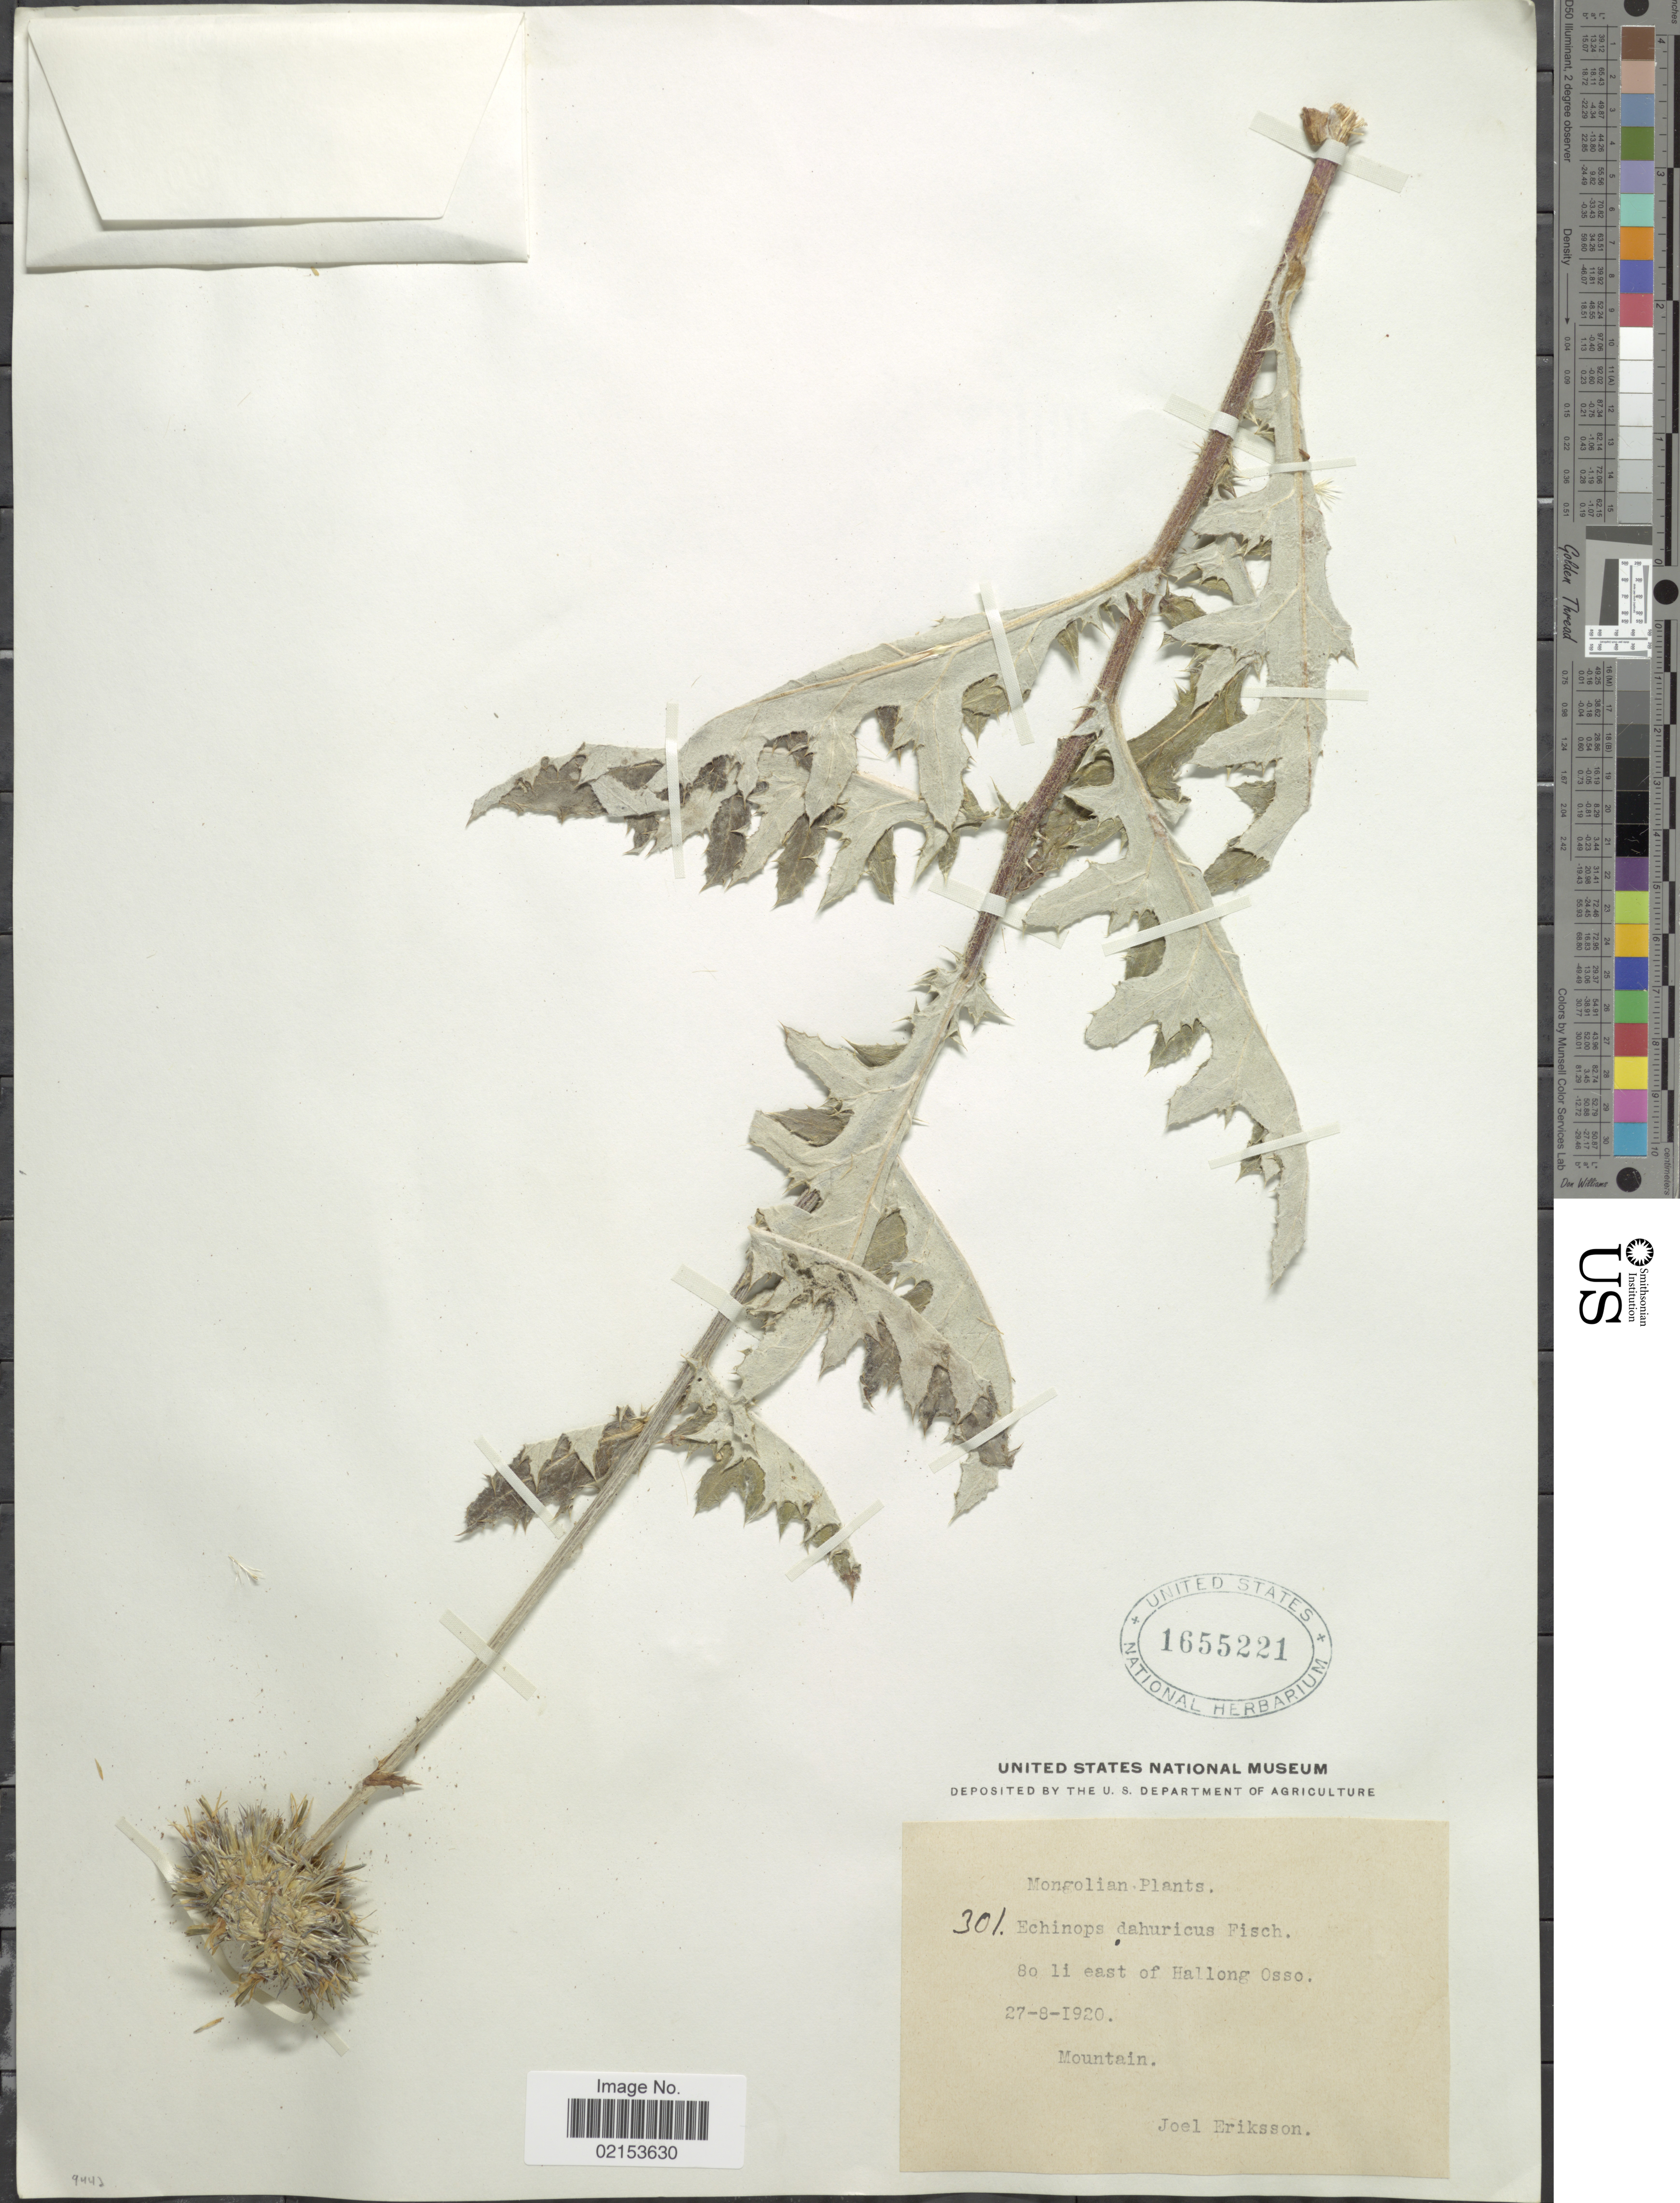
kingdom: Plantae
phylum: Tracheophyta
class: Magnoliopsida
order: Asterales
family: Asteraceae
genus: Echinops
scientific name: Echinops latifolius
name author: Tausch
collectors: J. Eriksson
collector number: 301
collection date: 1920-08-27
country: Mongolia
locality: Mongolian. 80 li east of Hallong Osso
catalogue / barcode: US 1655221